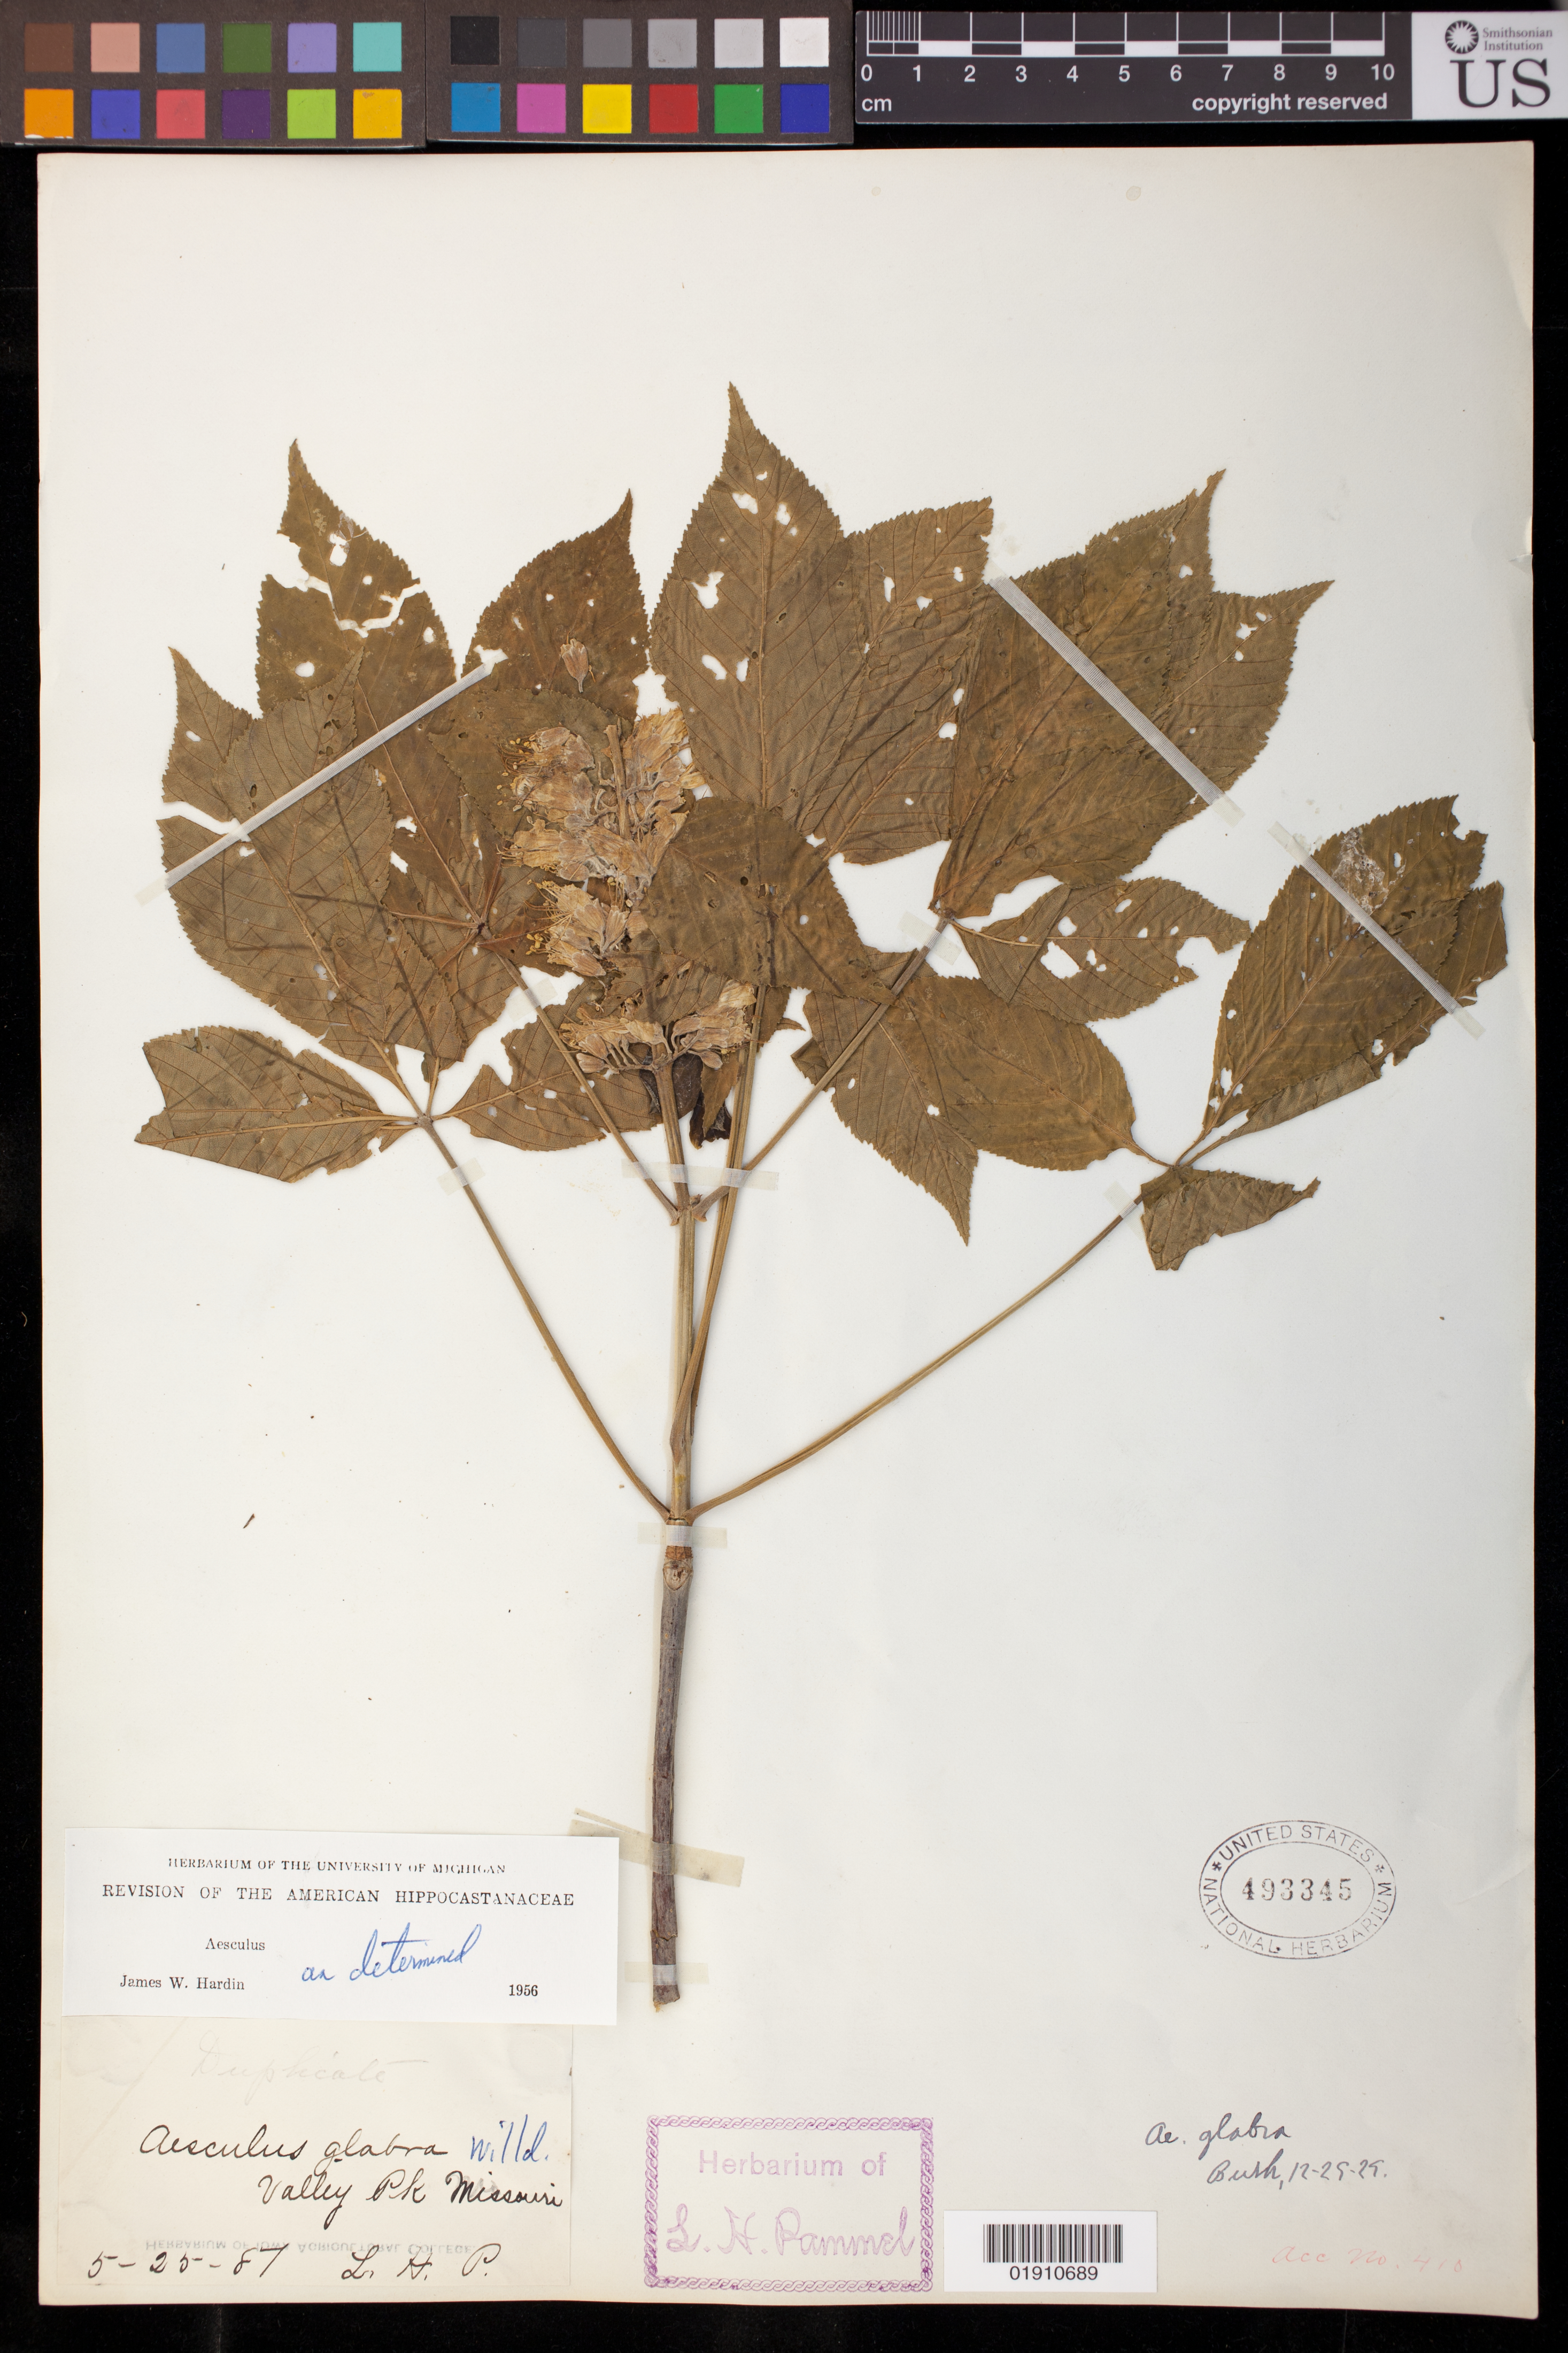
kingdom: Plantae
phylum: Tracheophyta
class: Magnoliopsida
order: Sapindales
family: Sapindaceae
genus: Aesculus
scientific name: Aesculus glabra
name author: Willd.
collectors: L. Pammel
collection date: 1887-05-20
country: United States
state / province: Missouri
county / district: Saint Louis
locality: Valley Park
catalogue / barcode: US 493345